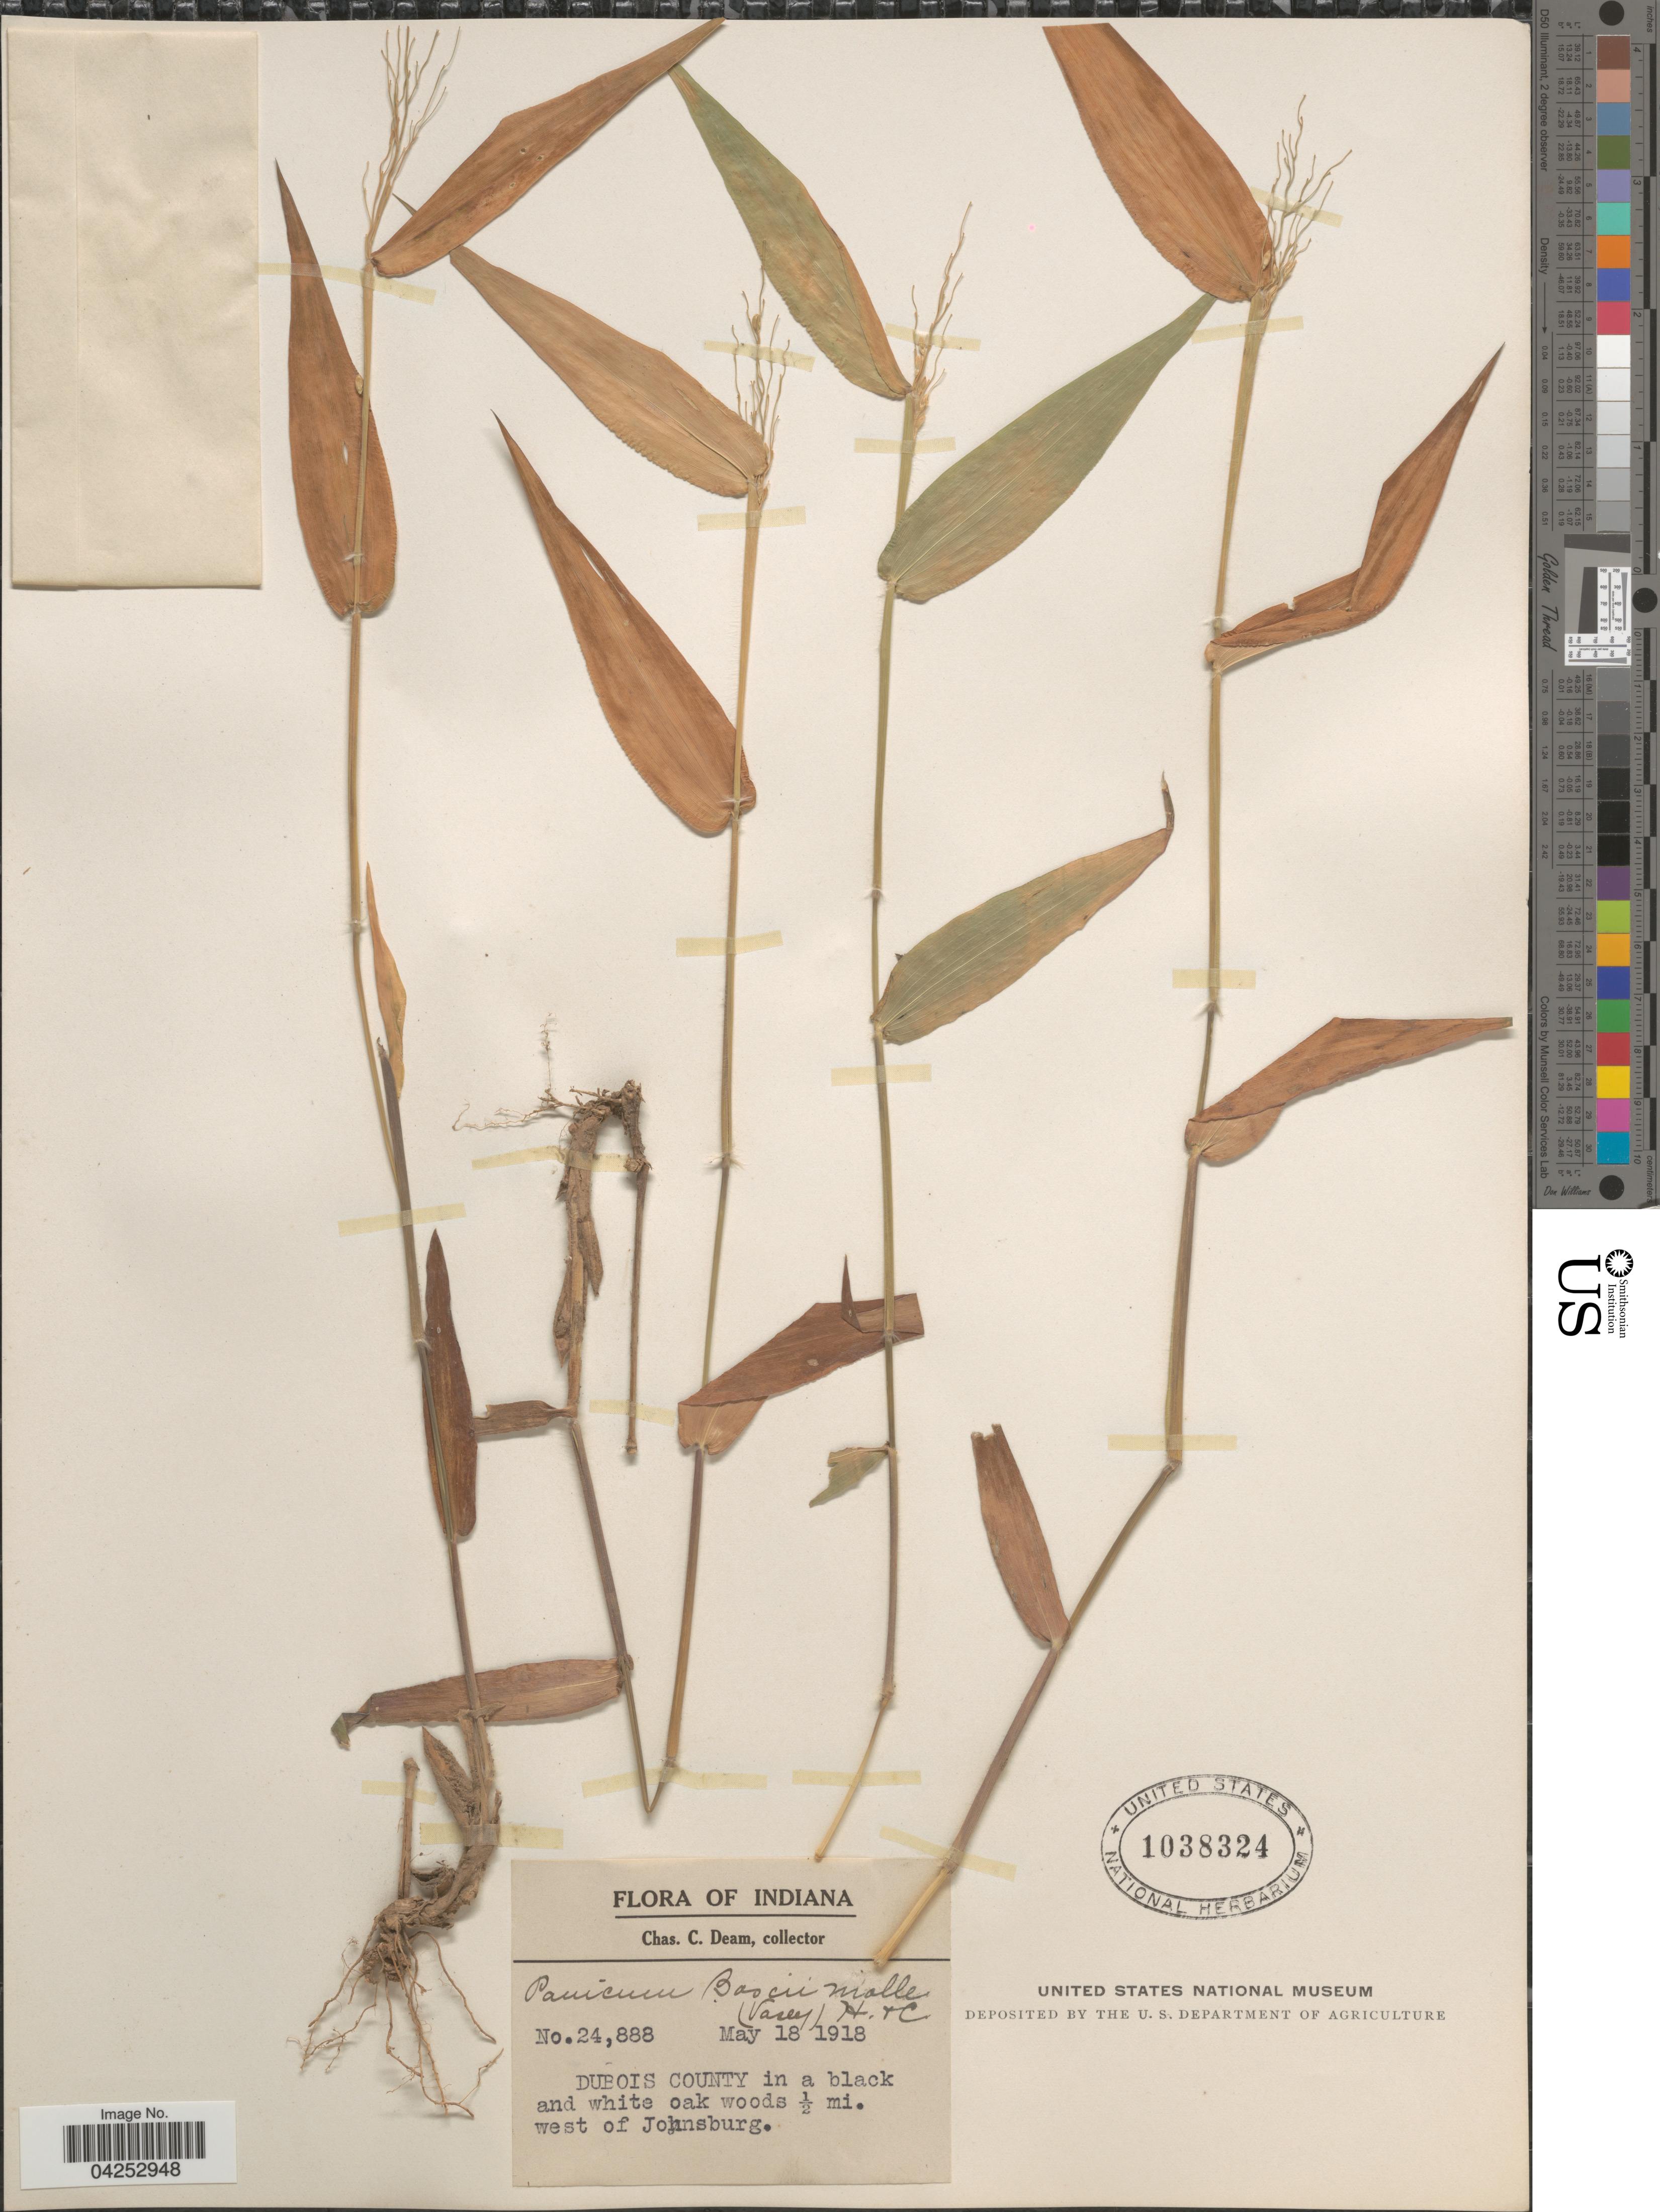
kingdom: Plantae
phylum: Tracheophyta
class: Liliopsida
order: Poales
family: Poaceae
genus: Dichanthelium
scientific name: Dichanthelium boscii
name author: (Poir.) Gould & C.A. Clark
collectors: C. C. Deam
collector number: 24888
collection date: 1918-05-18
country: United States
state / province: Indiana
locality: Dubois County in a black and white oak woods ½ mi. west of Johnsburg.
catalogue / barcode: US 1038324